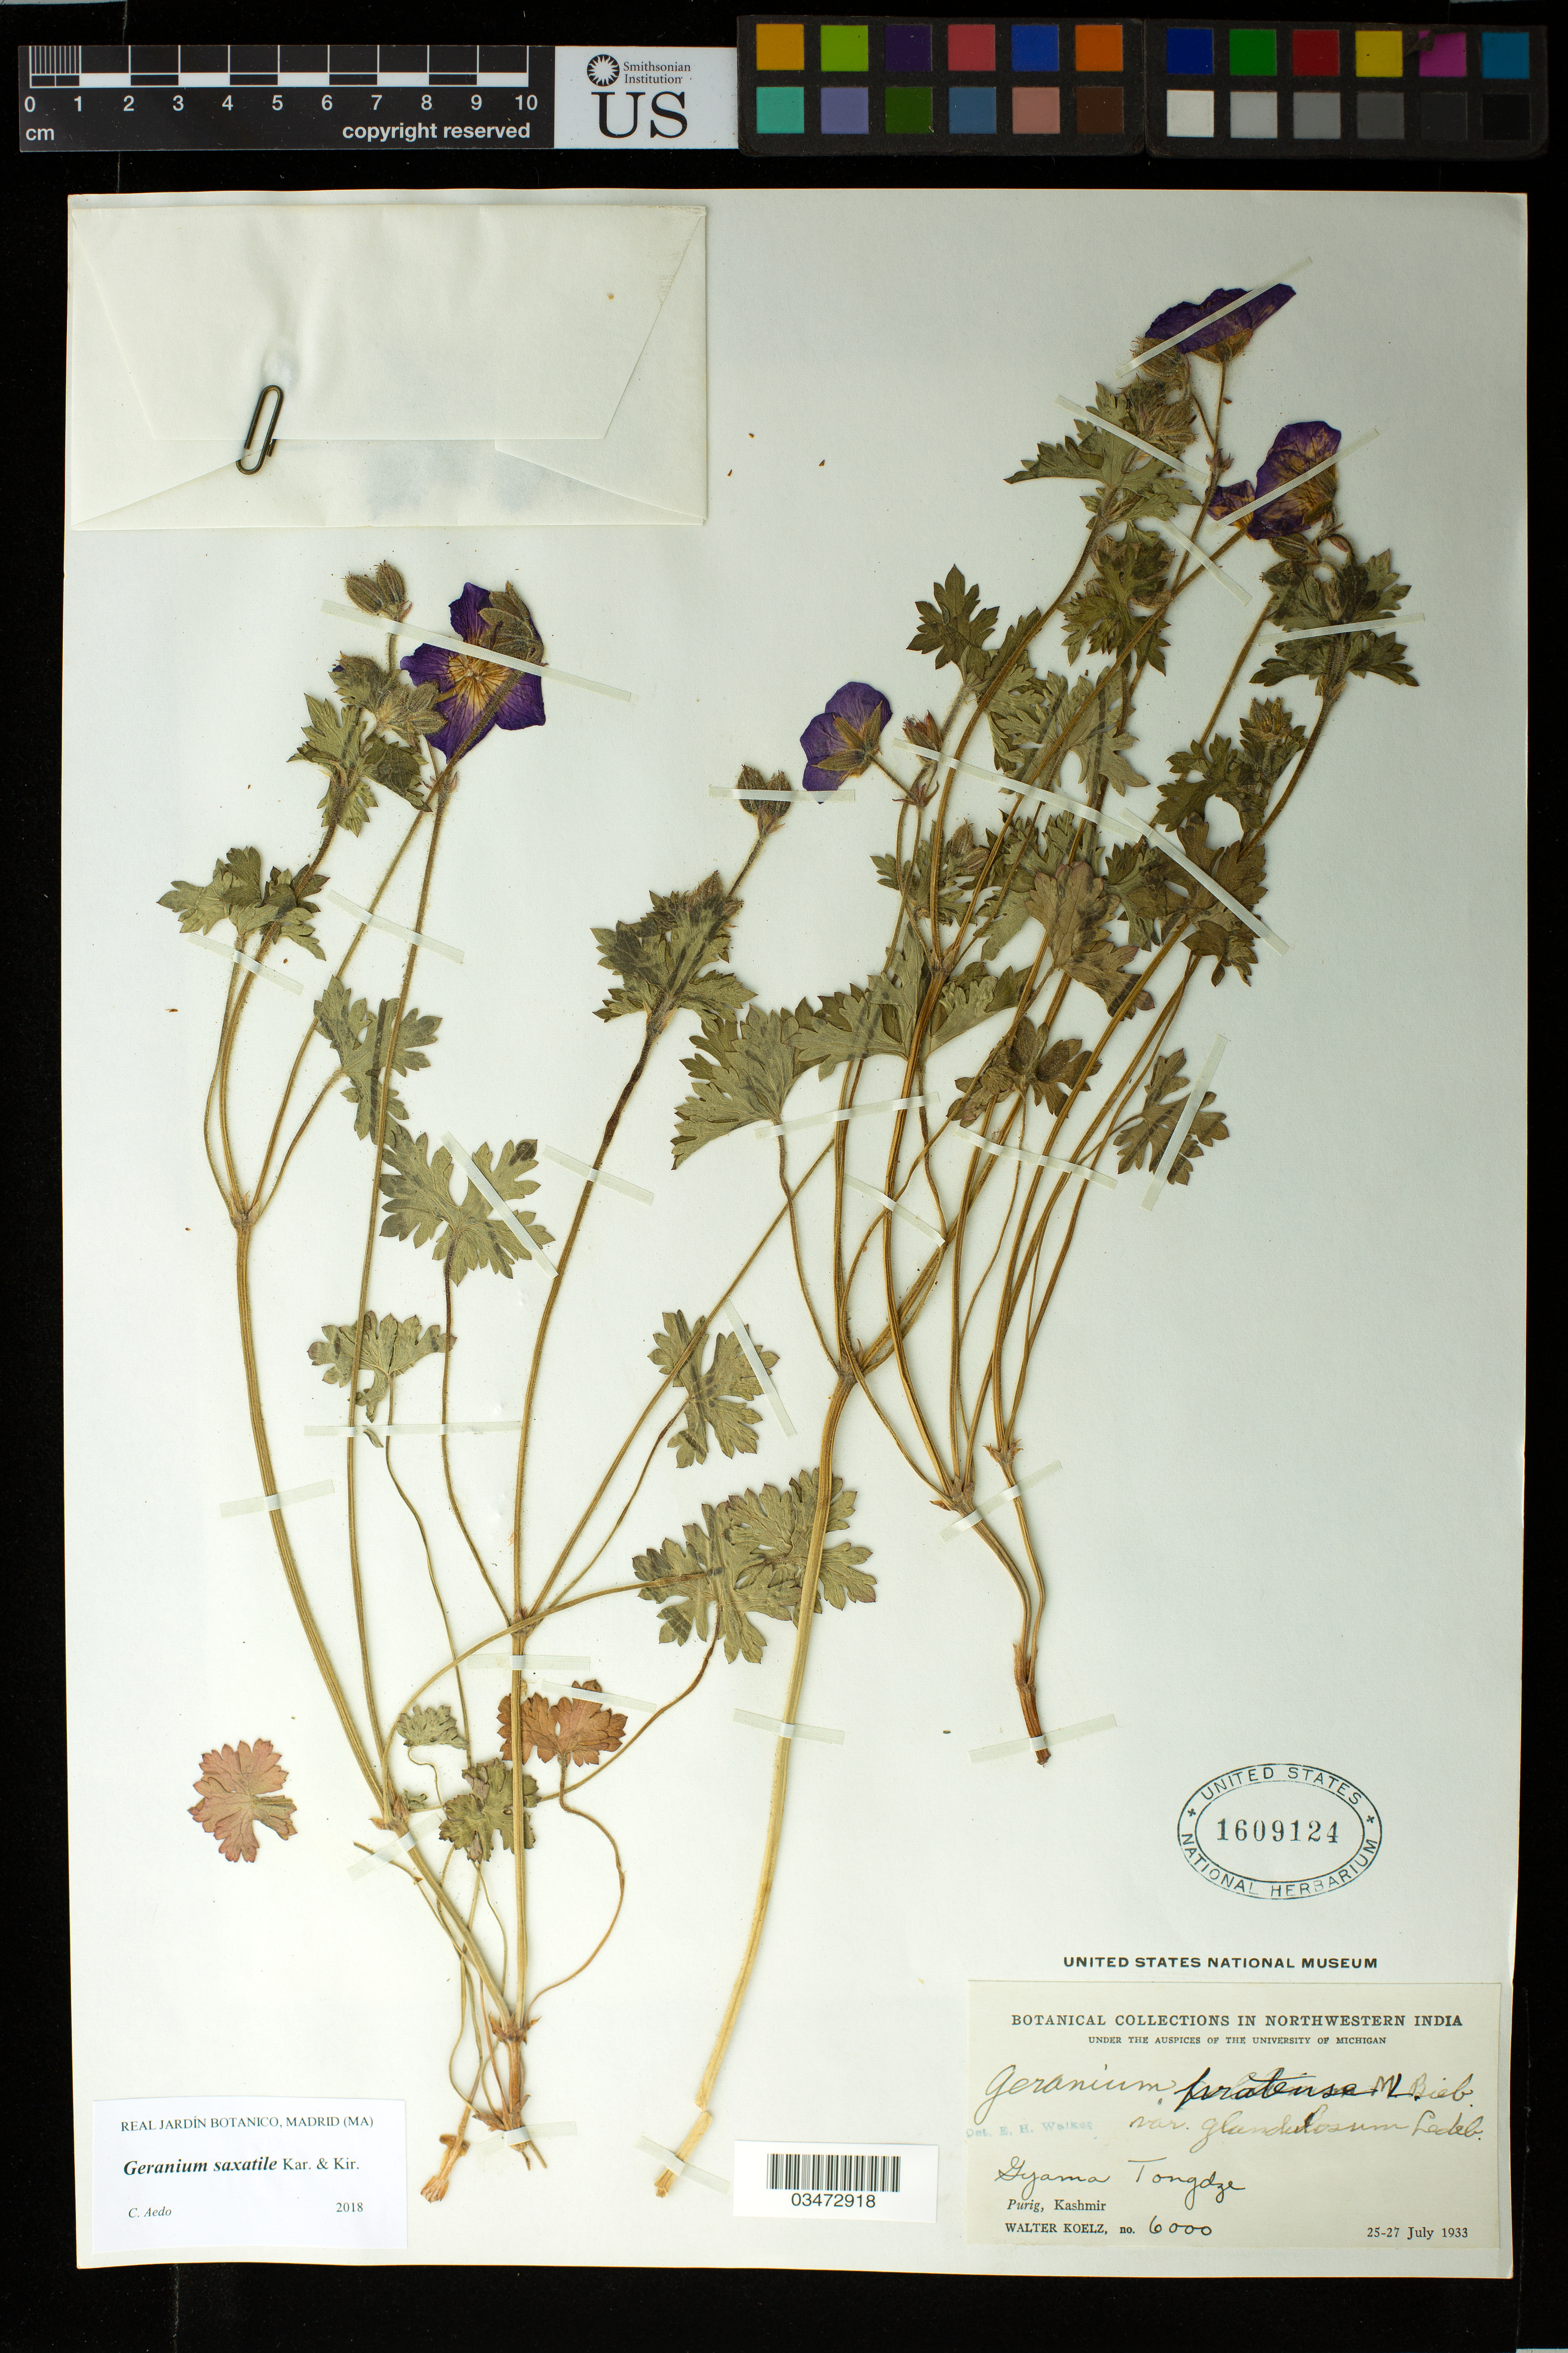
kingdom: Plantae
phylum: Tracheophyta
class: Magnoliopsida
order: Geraniales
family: Geraniaceae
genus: Geranium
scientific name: Geranium saxatile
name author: Kar. & Kir.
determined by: Aedo, C.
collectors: W. N. Koelz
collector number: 6000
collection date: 1933-07-25/1933-07-27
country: India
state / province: Jammu and Kashmir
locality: Gyama Tongdge. Purig, Kashmir.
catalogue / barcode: US 1609124